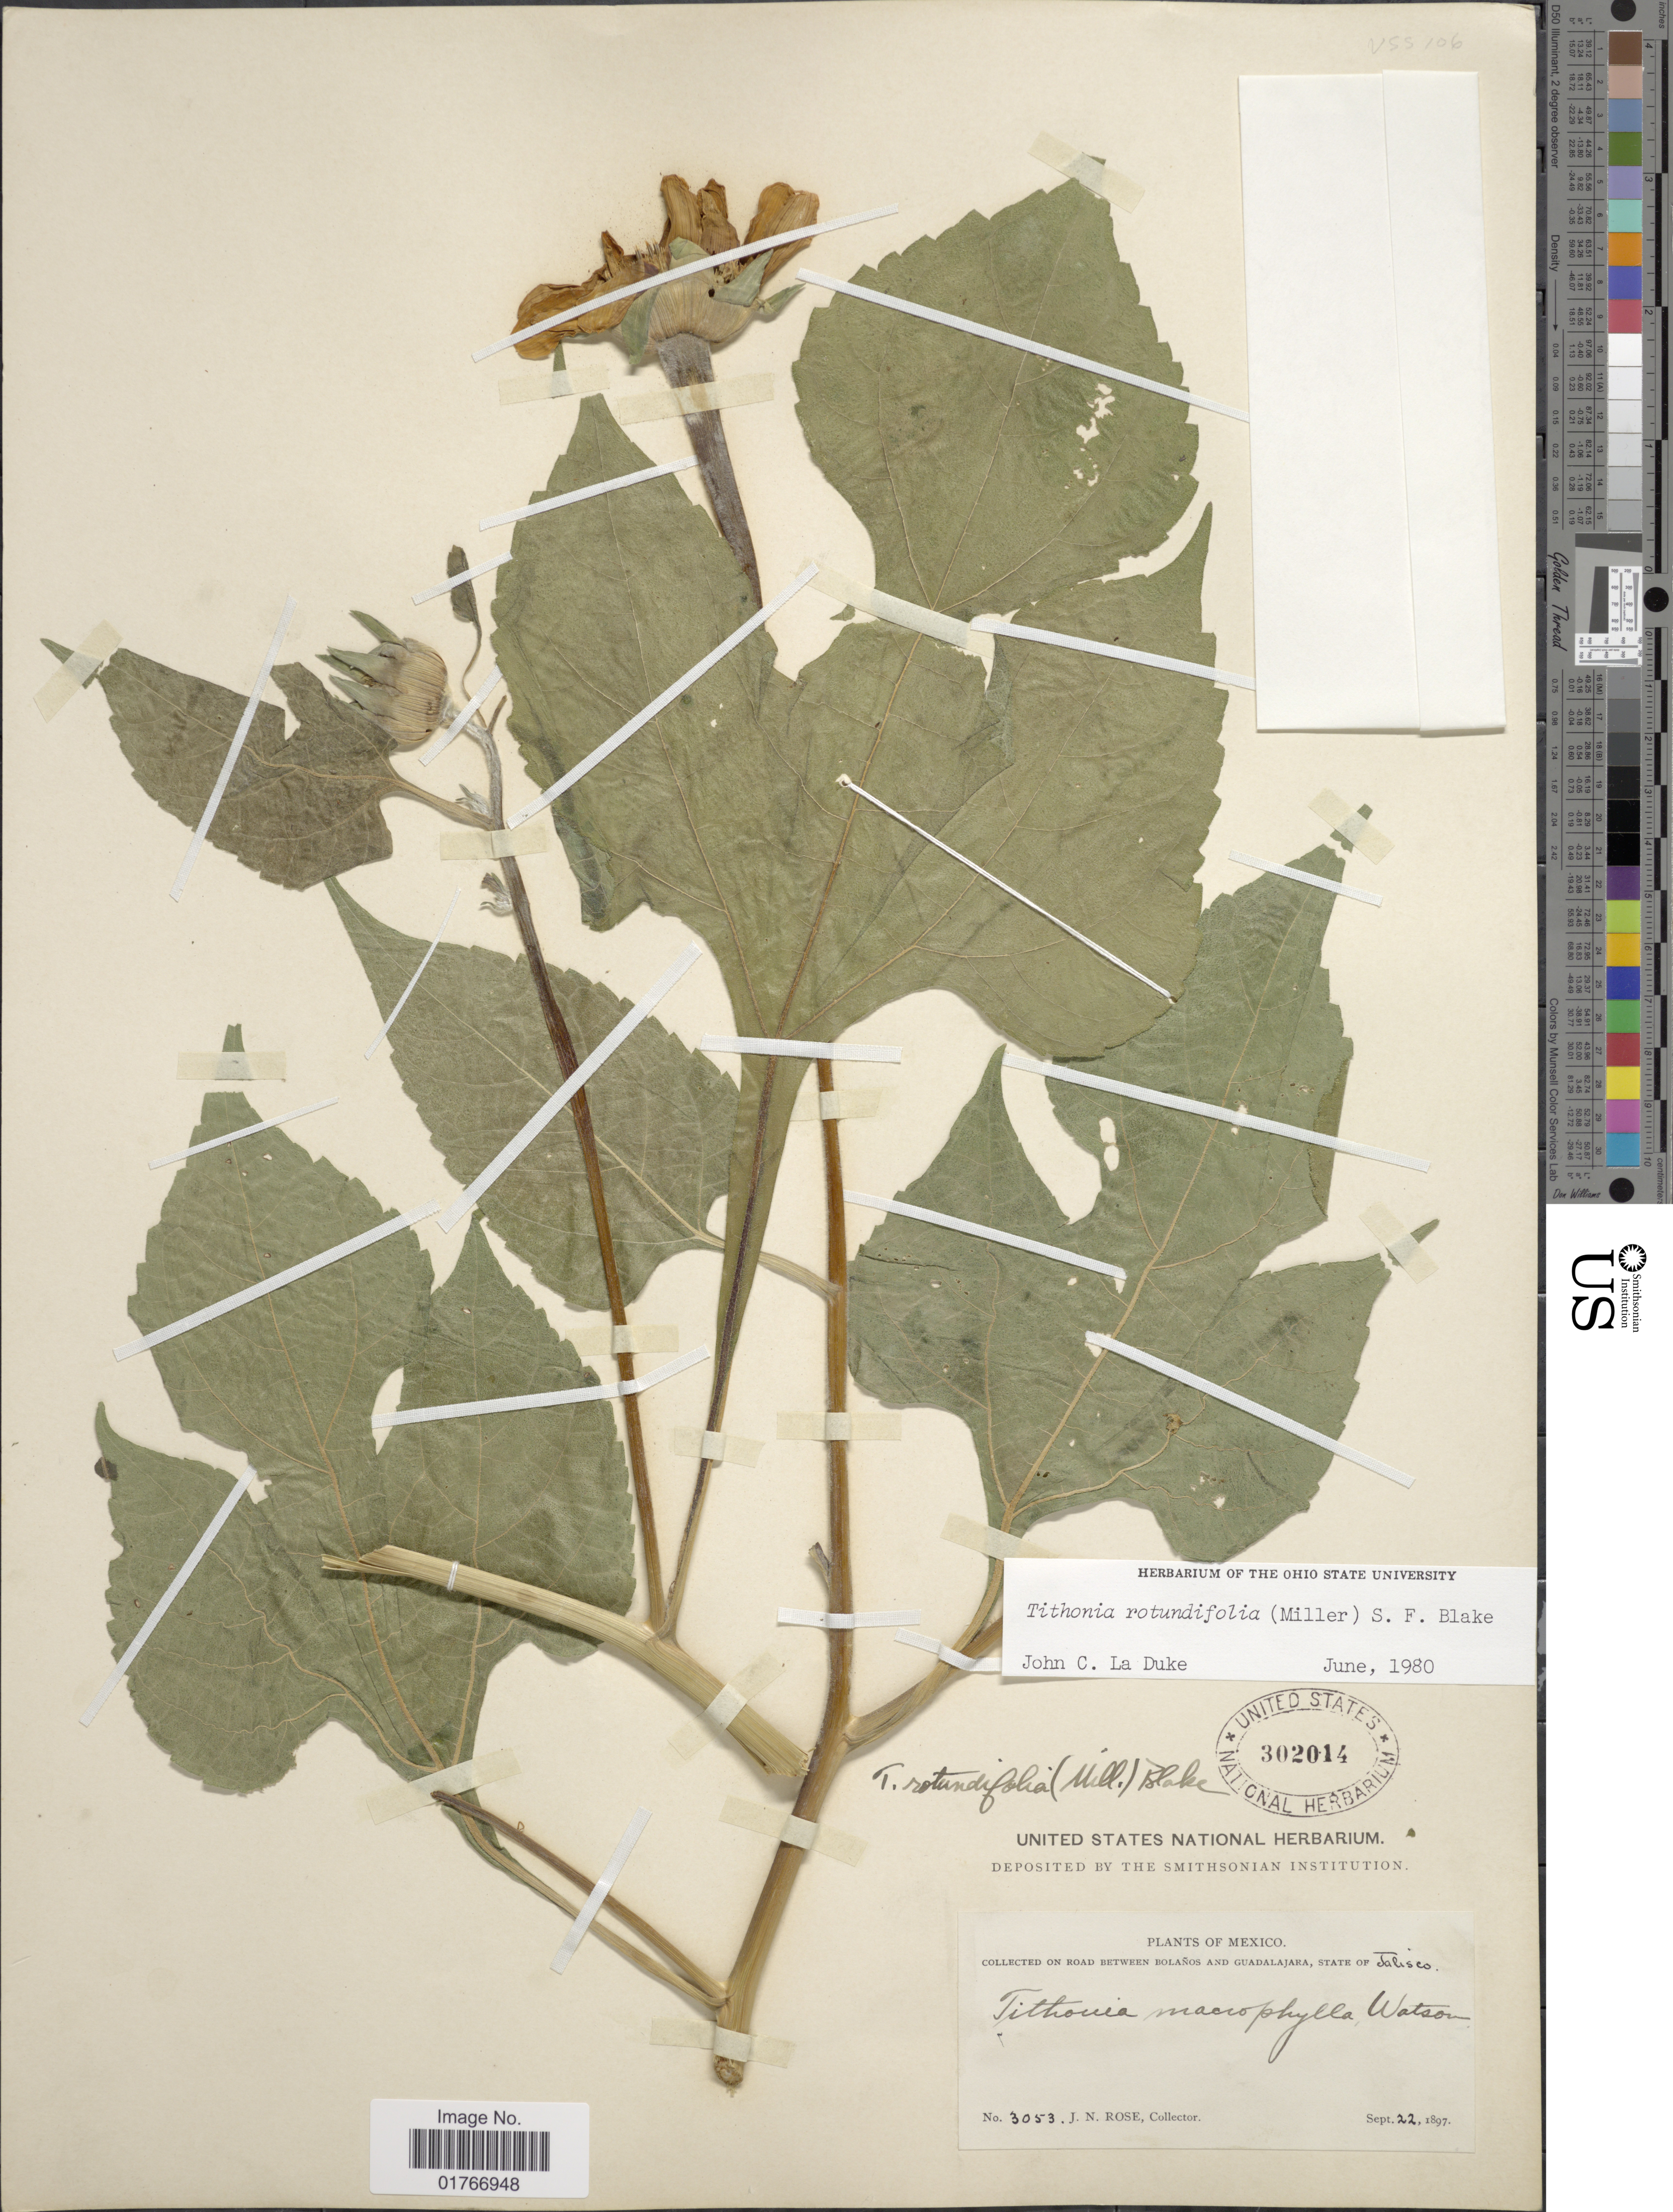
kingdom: Plantae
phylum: Tracheophyta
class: Magnoliopsida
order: Asterales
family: Asteraceae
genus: Tithonia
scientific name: Tithonia rotundifolia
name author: (Mill.) S.F. Blake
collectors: J. N. Rose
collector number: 3053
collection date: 1897-09-22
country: Mexico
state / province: Jalisco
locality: On road between Bolanos and Guadalajara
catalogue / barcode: US 302014